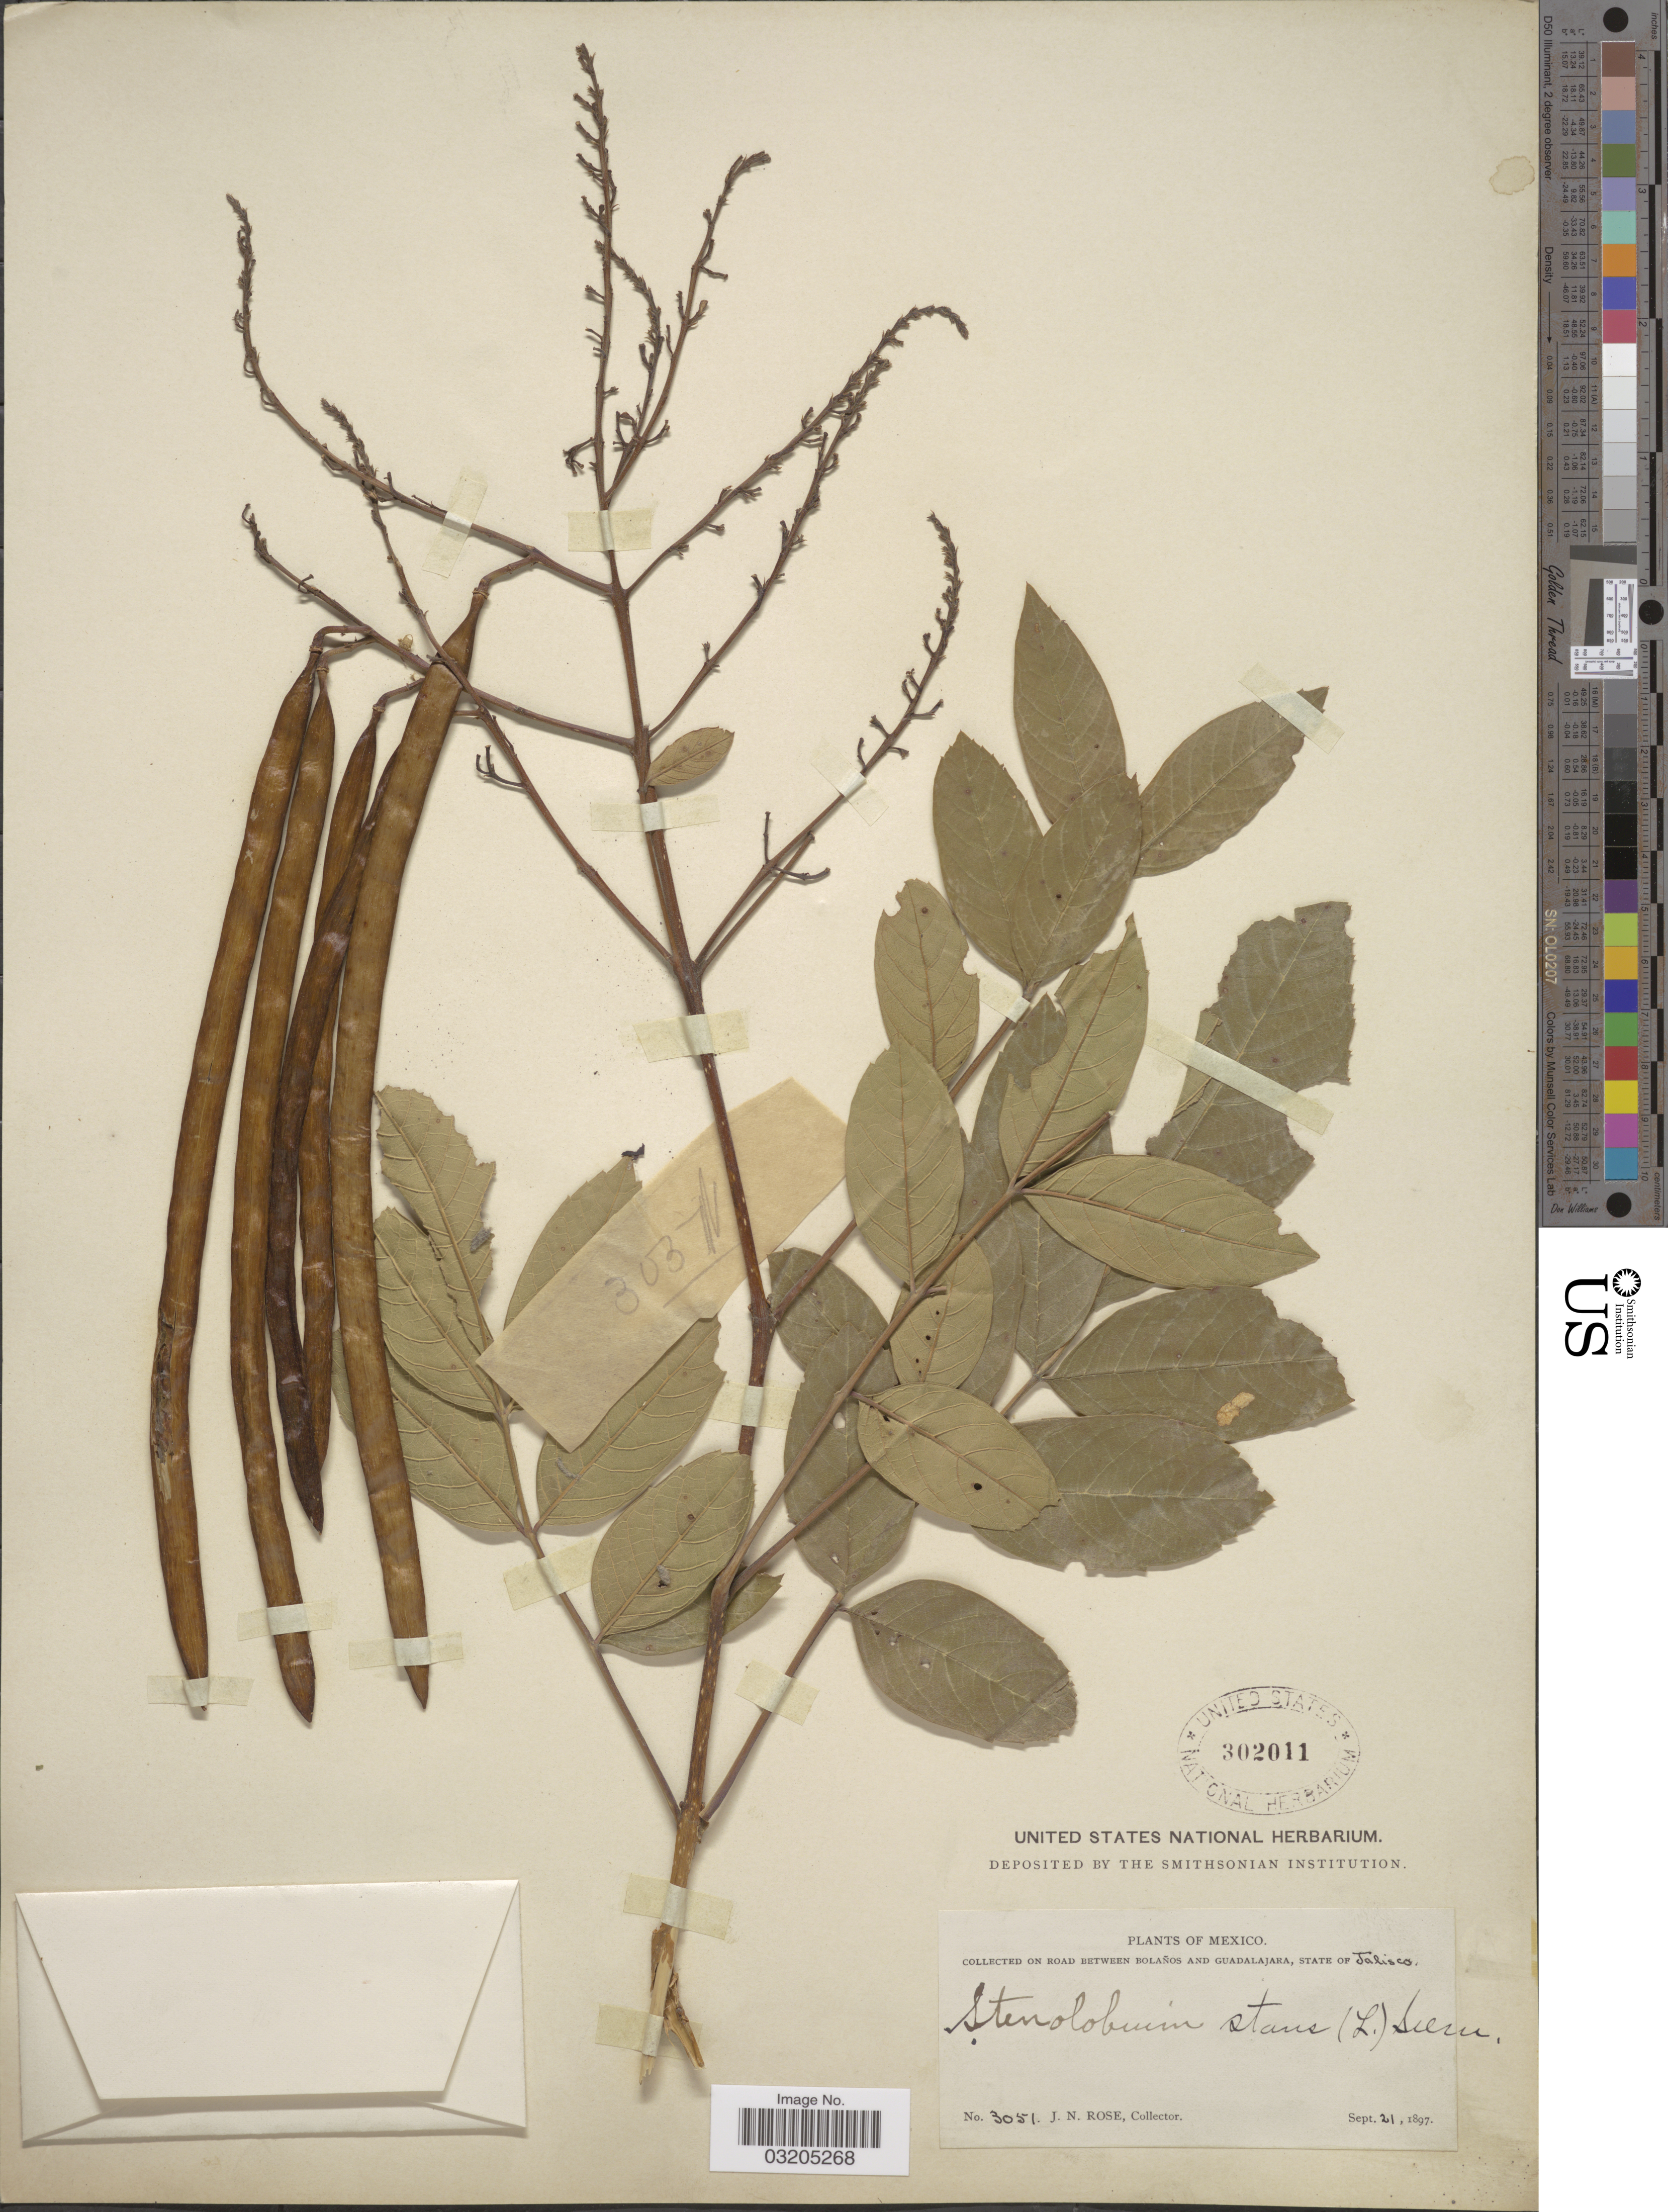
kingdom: Plantae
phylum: Tracheophyta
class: Magnoliopsida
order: Lamiales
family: Bignoniaceae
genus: Tecoma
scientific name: Tecoma stans var. stans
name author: (L.) Juss. ex Kunth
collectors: J. N. Rose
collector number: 3051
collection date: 1897-09-21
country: Mexico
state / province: Jalisco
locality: On road between Bolaños and Guadalajara.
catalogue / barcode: US 302011